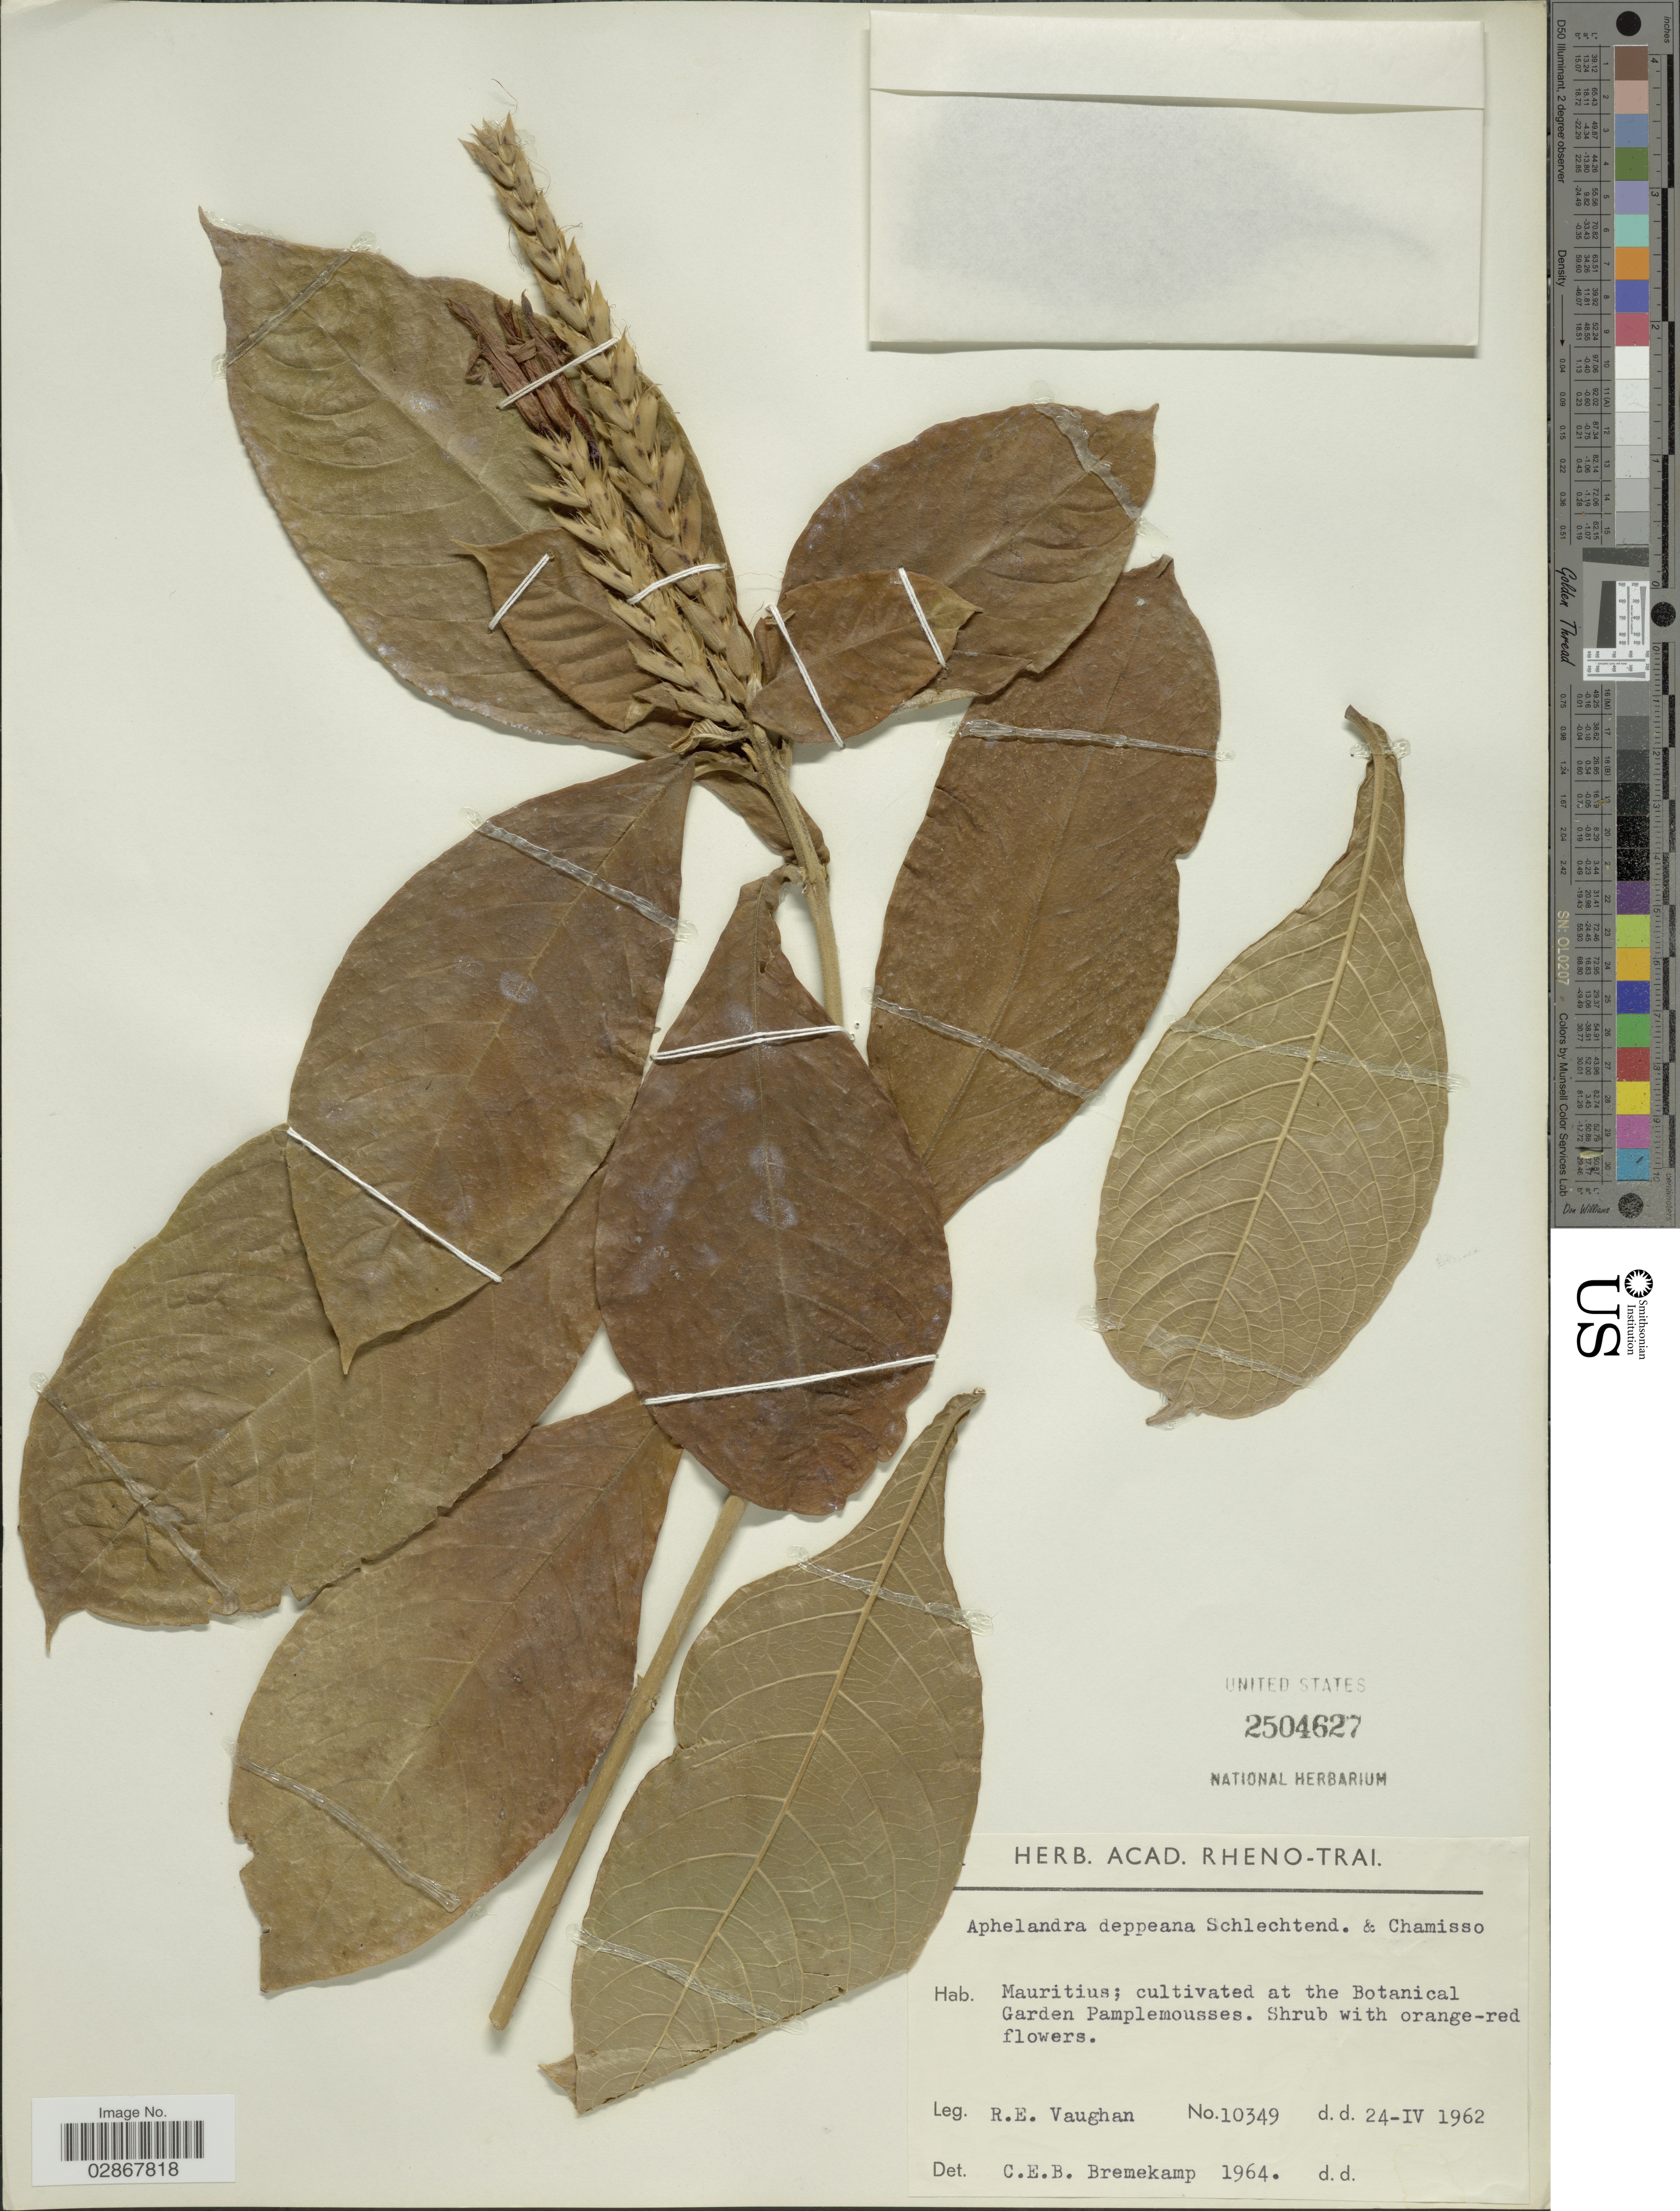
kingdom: Plantae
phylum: Tracheophyta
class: Magnoliopsida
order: Lamiales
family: Acanthaceae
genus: Aphelandra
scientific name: Aphelandra scabra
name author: (Vahl) Sm.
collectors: R. Vaughan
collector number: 10349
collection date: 1962-04-24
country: Mauritius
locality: Botanical Garden Pamplemousses.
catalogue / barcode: US 2504627